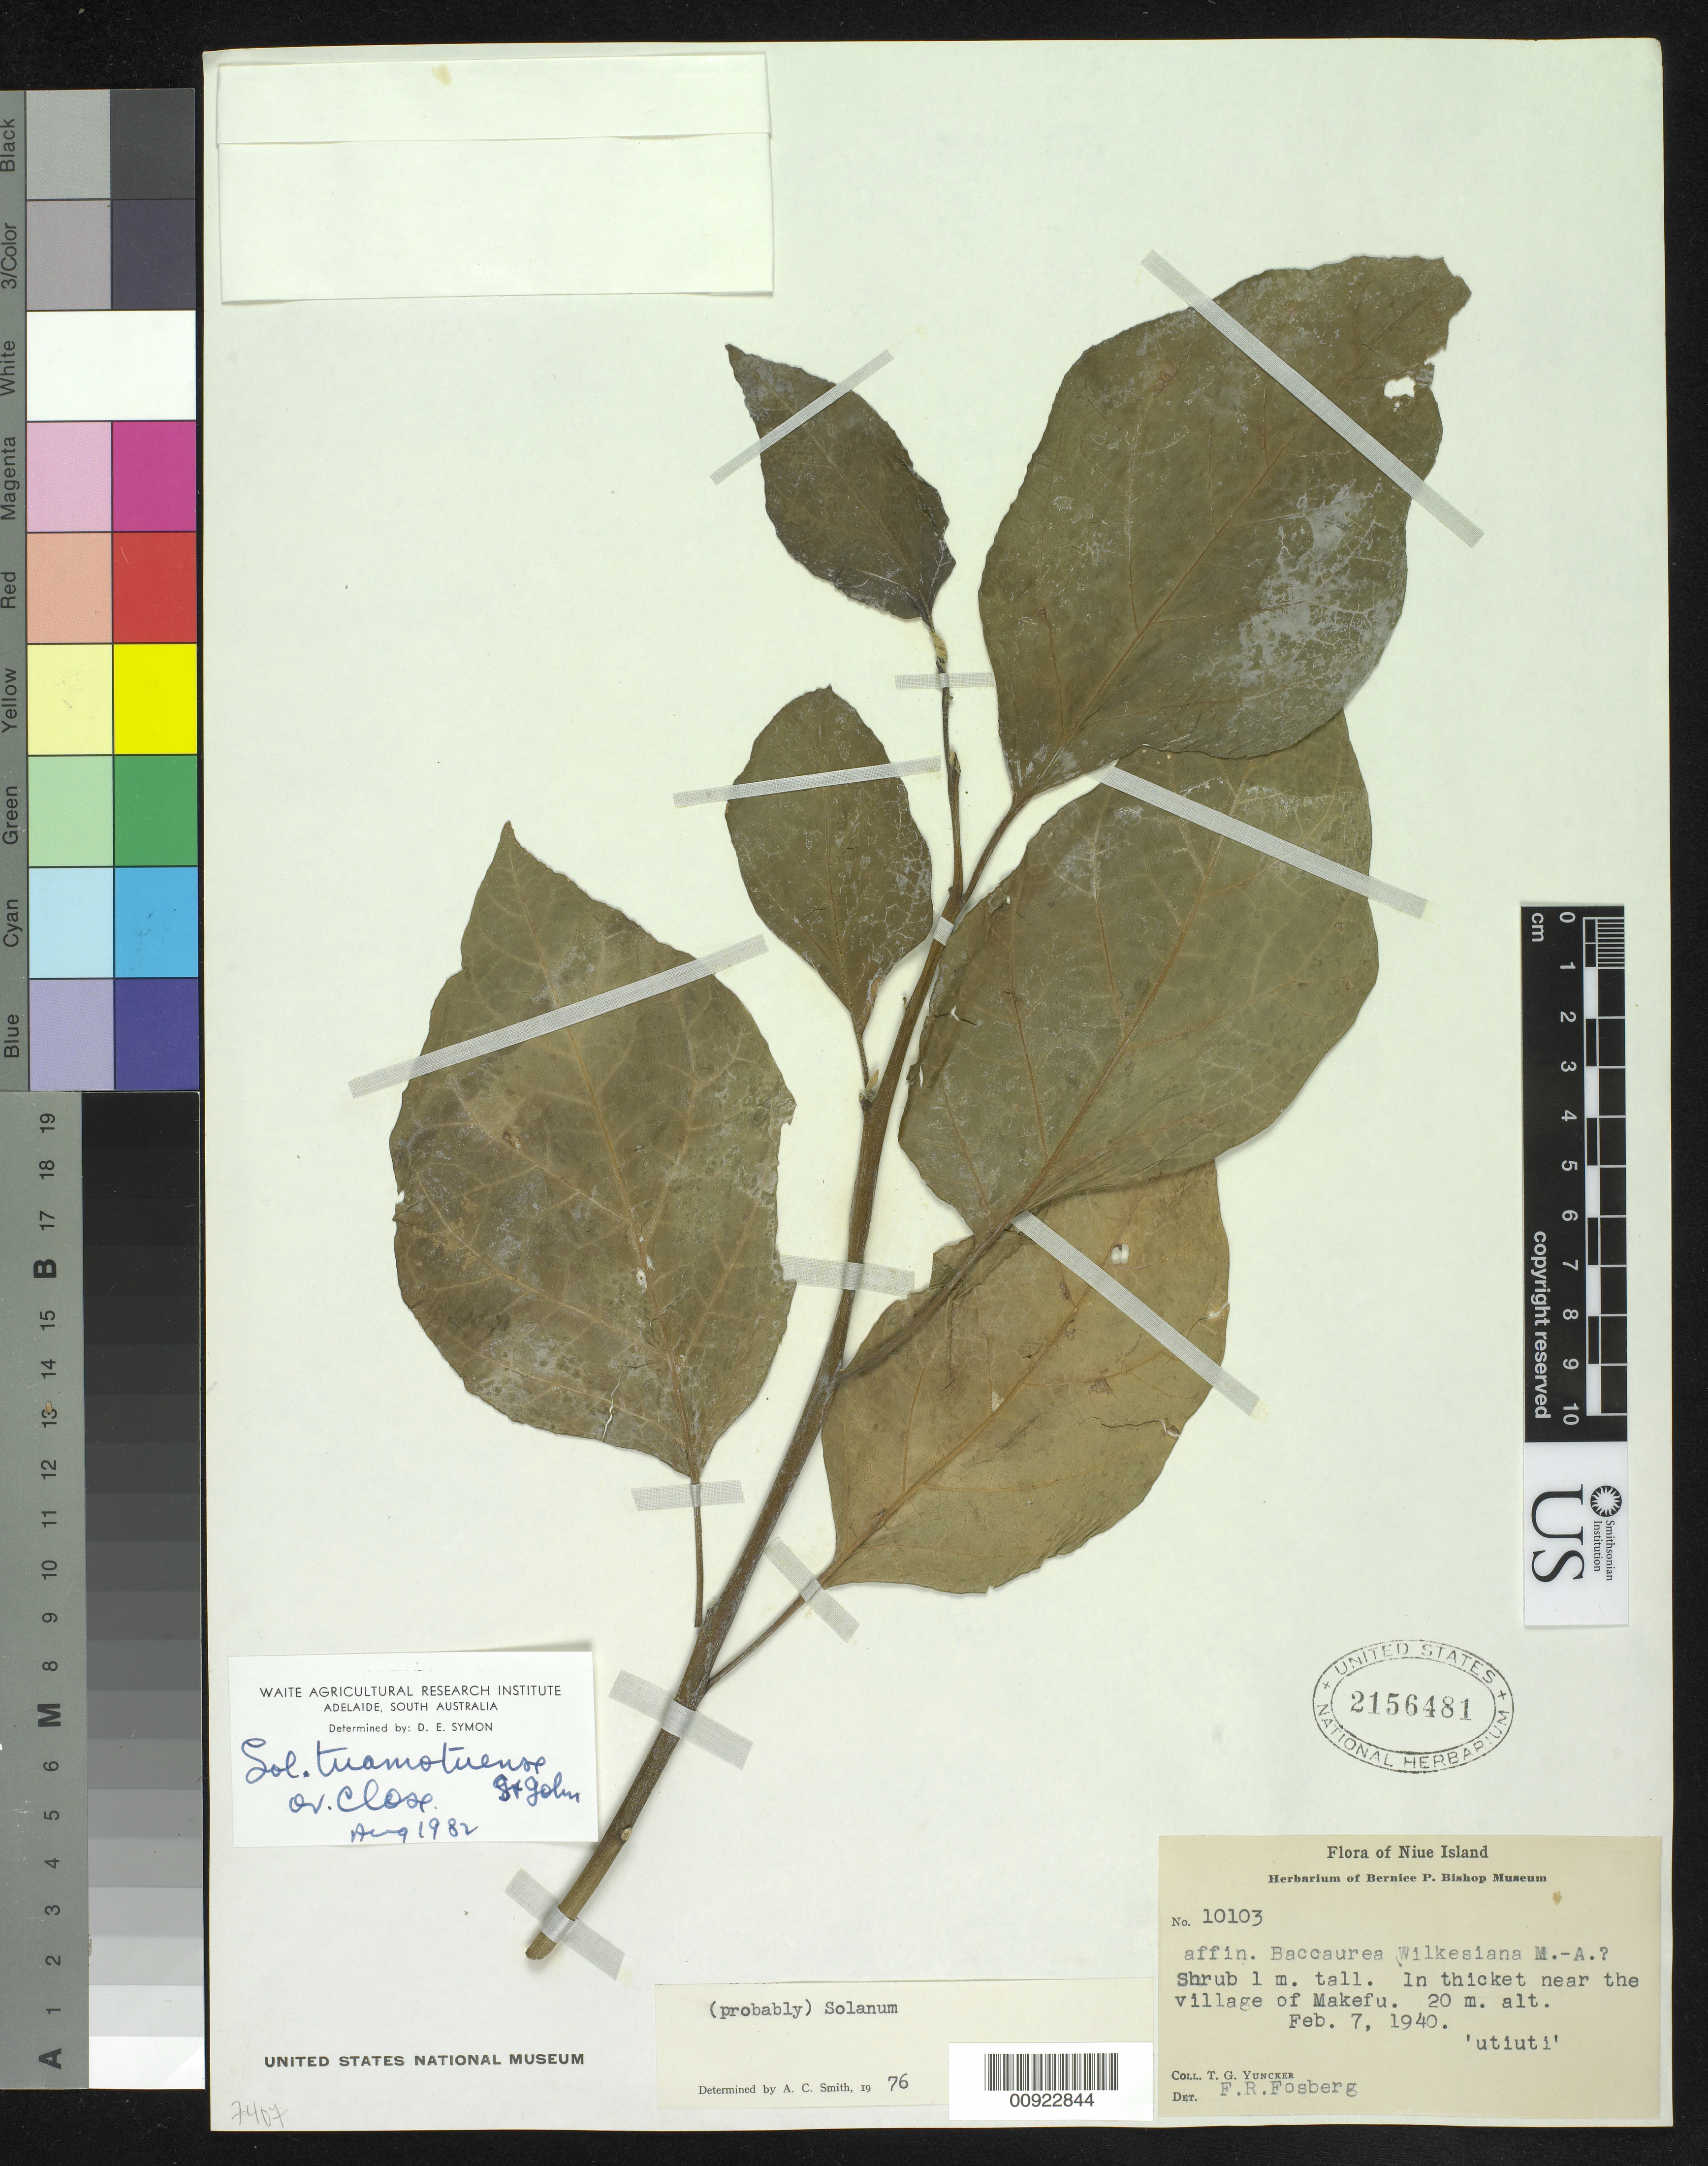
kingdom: Plantae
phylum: Tracheophyta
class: Magnoliopsida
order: Solanales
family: Solanaceae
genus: Solanum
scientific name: Solanum tuamotuense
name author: H. St. John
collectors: T. G. Yuncker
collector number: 10103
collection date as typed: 07 Feb 1940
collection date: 1940-02-07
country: Niue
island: Niue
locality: Near the village of Makefu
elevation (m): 20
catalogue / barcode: US 2156481